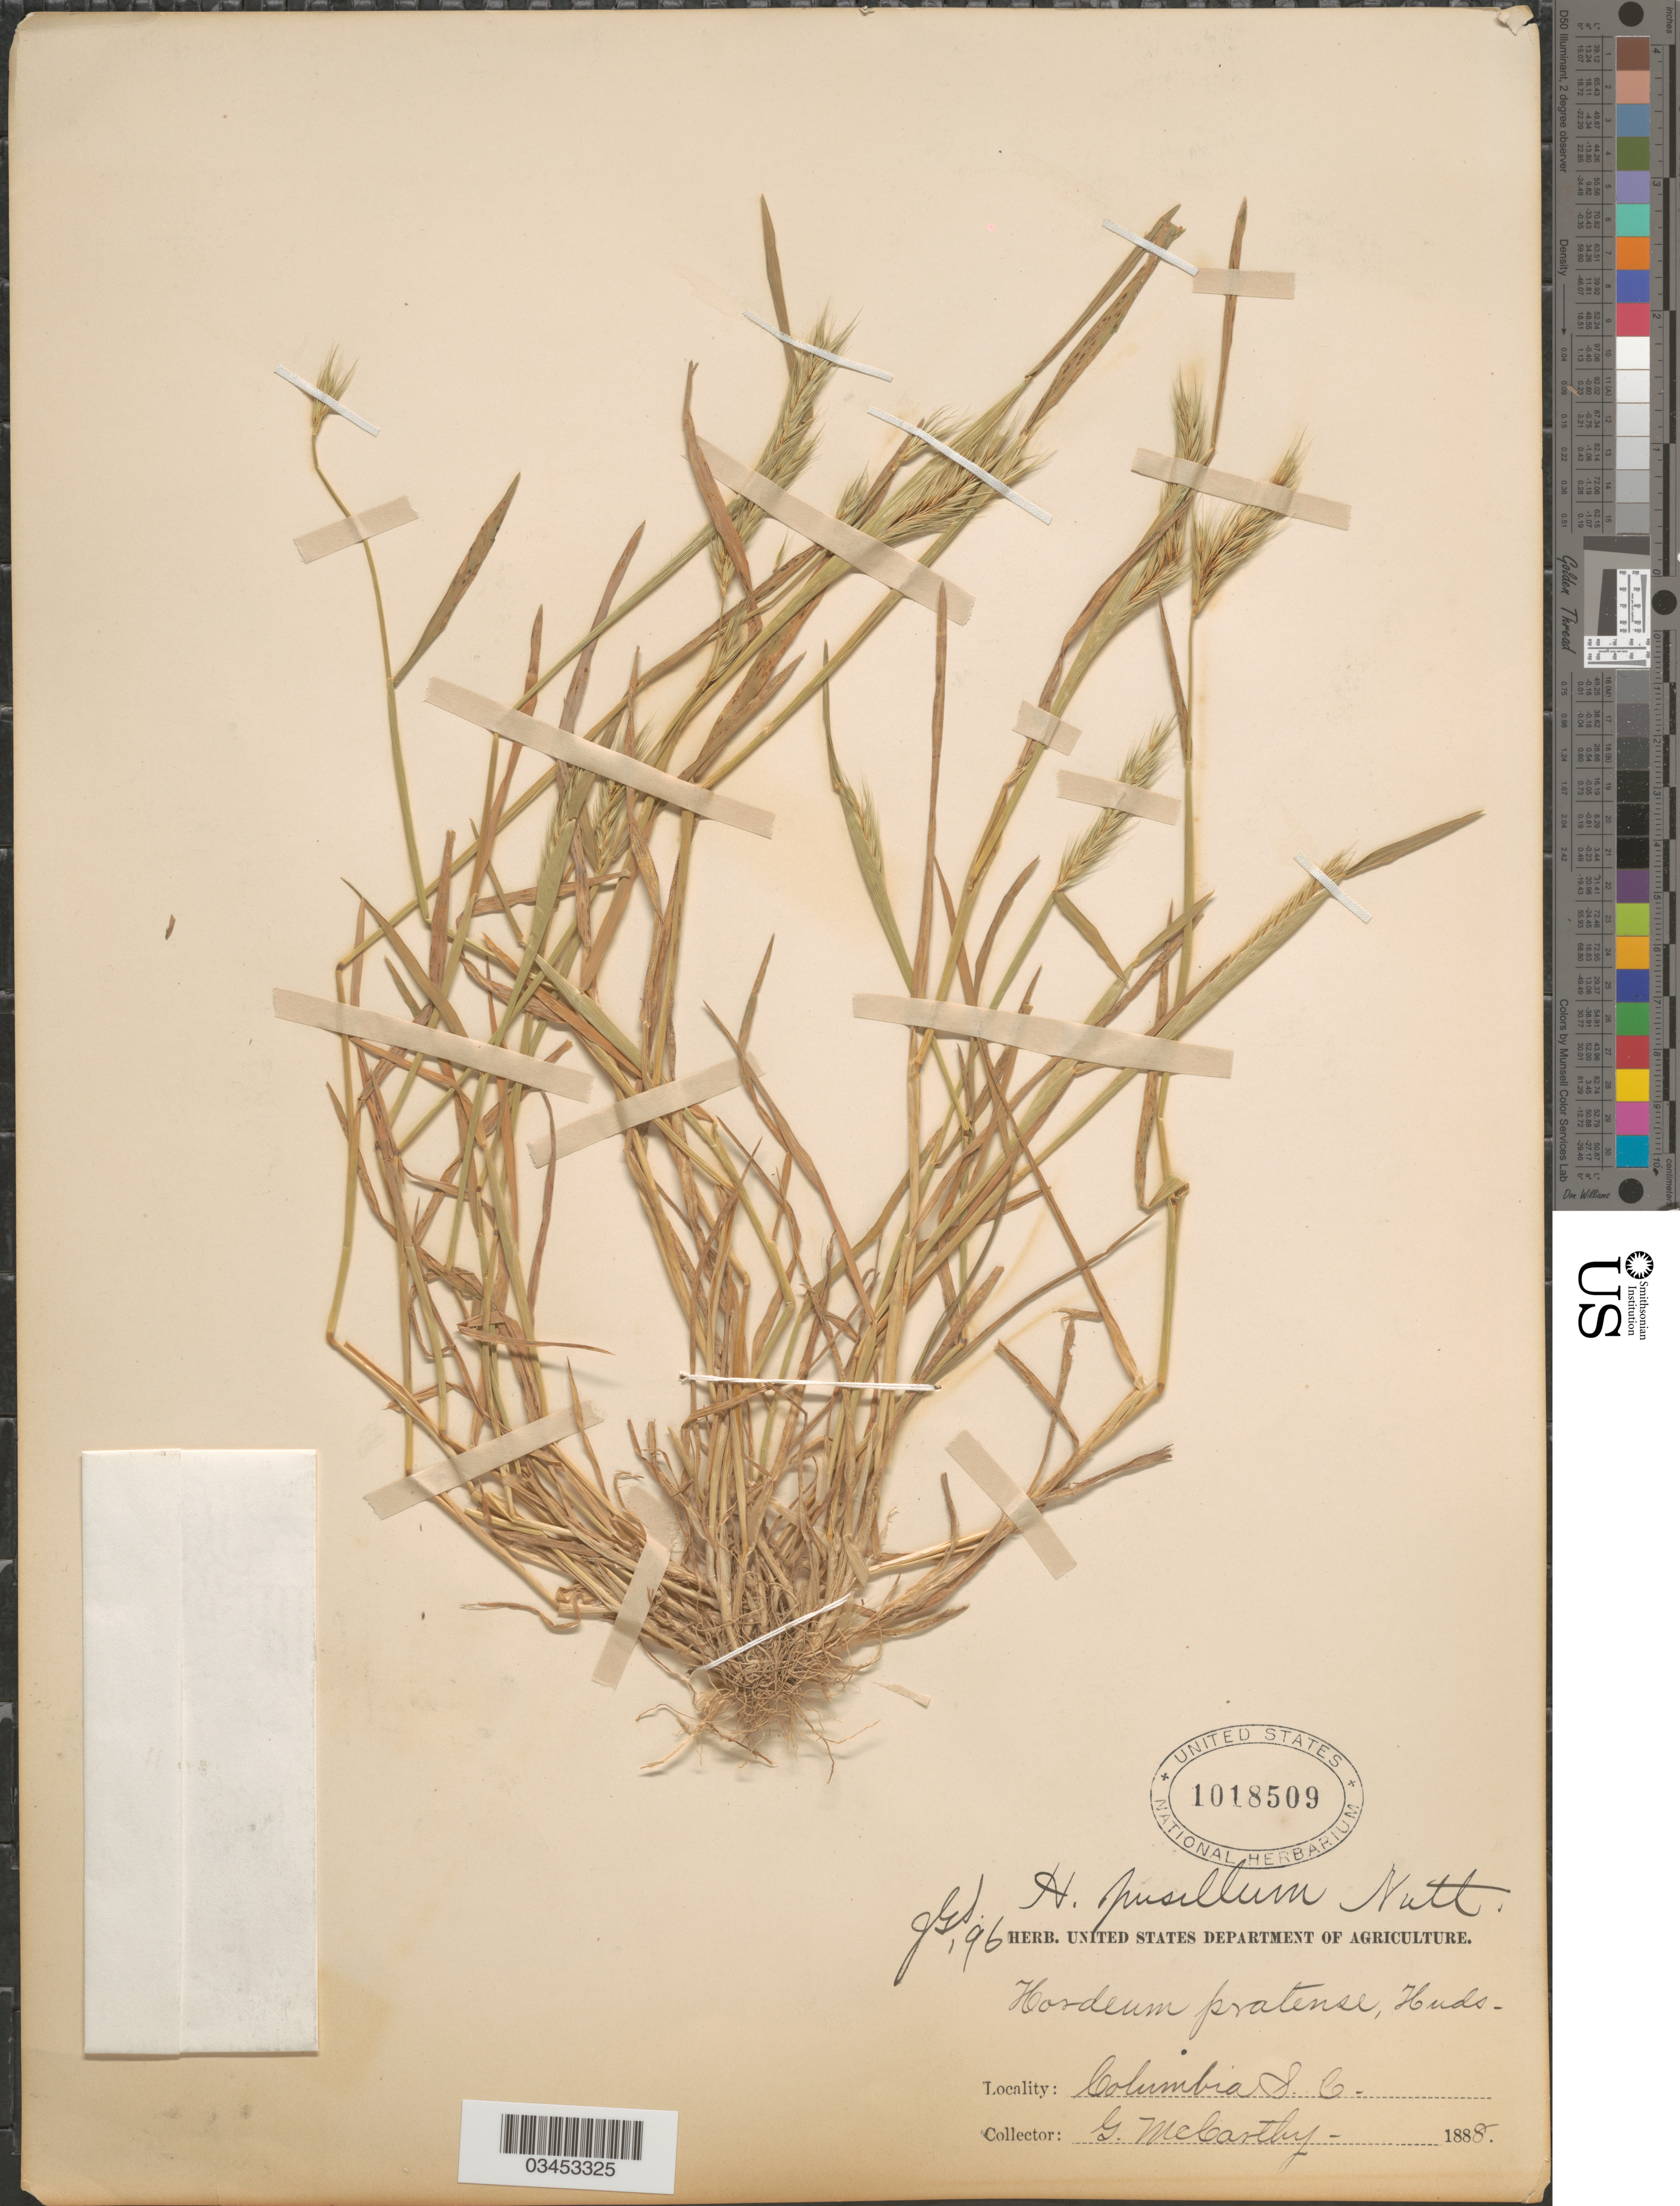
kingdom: Plantae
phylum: Tracheophyta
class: Liliopsida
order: Poales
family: Poaceae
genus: Hordeum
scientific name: Hordeum pusillum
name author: Nutt.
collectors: G. McCarthy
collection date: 1888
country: United States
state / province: South Carolina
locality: Columbia.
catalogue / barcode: US 1018509